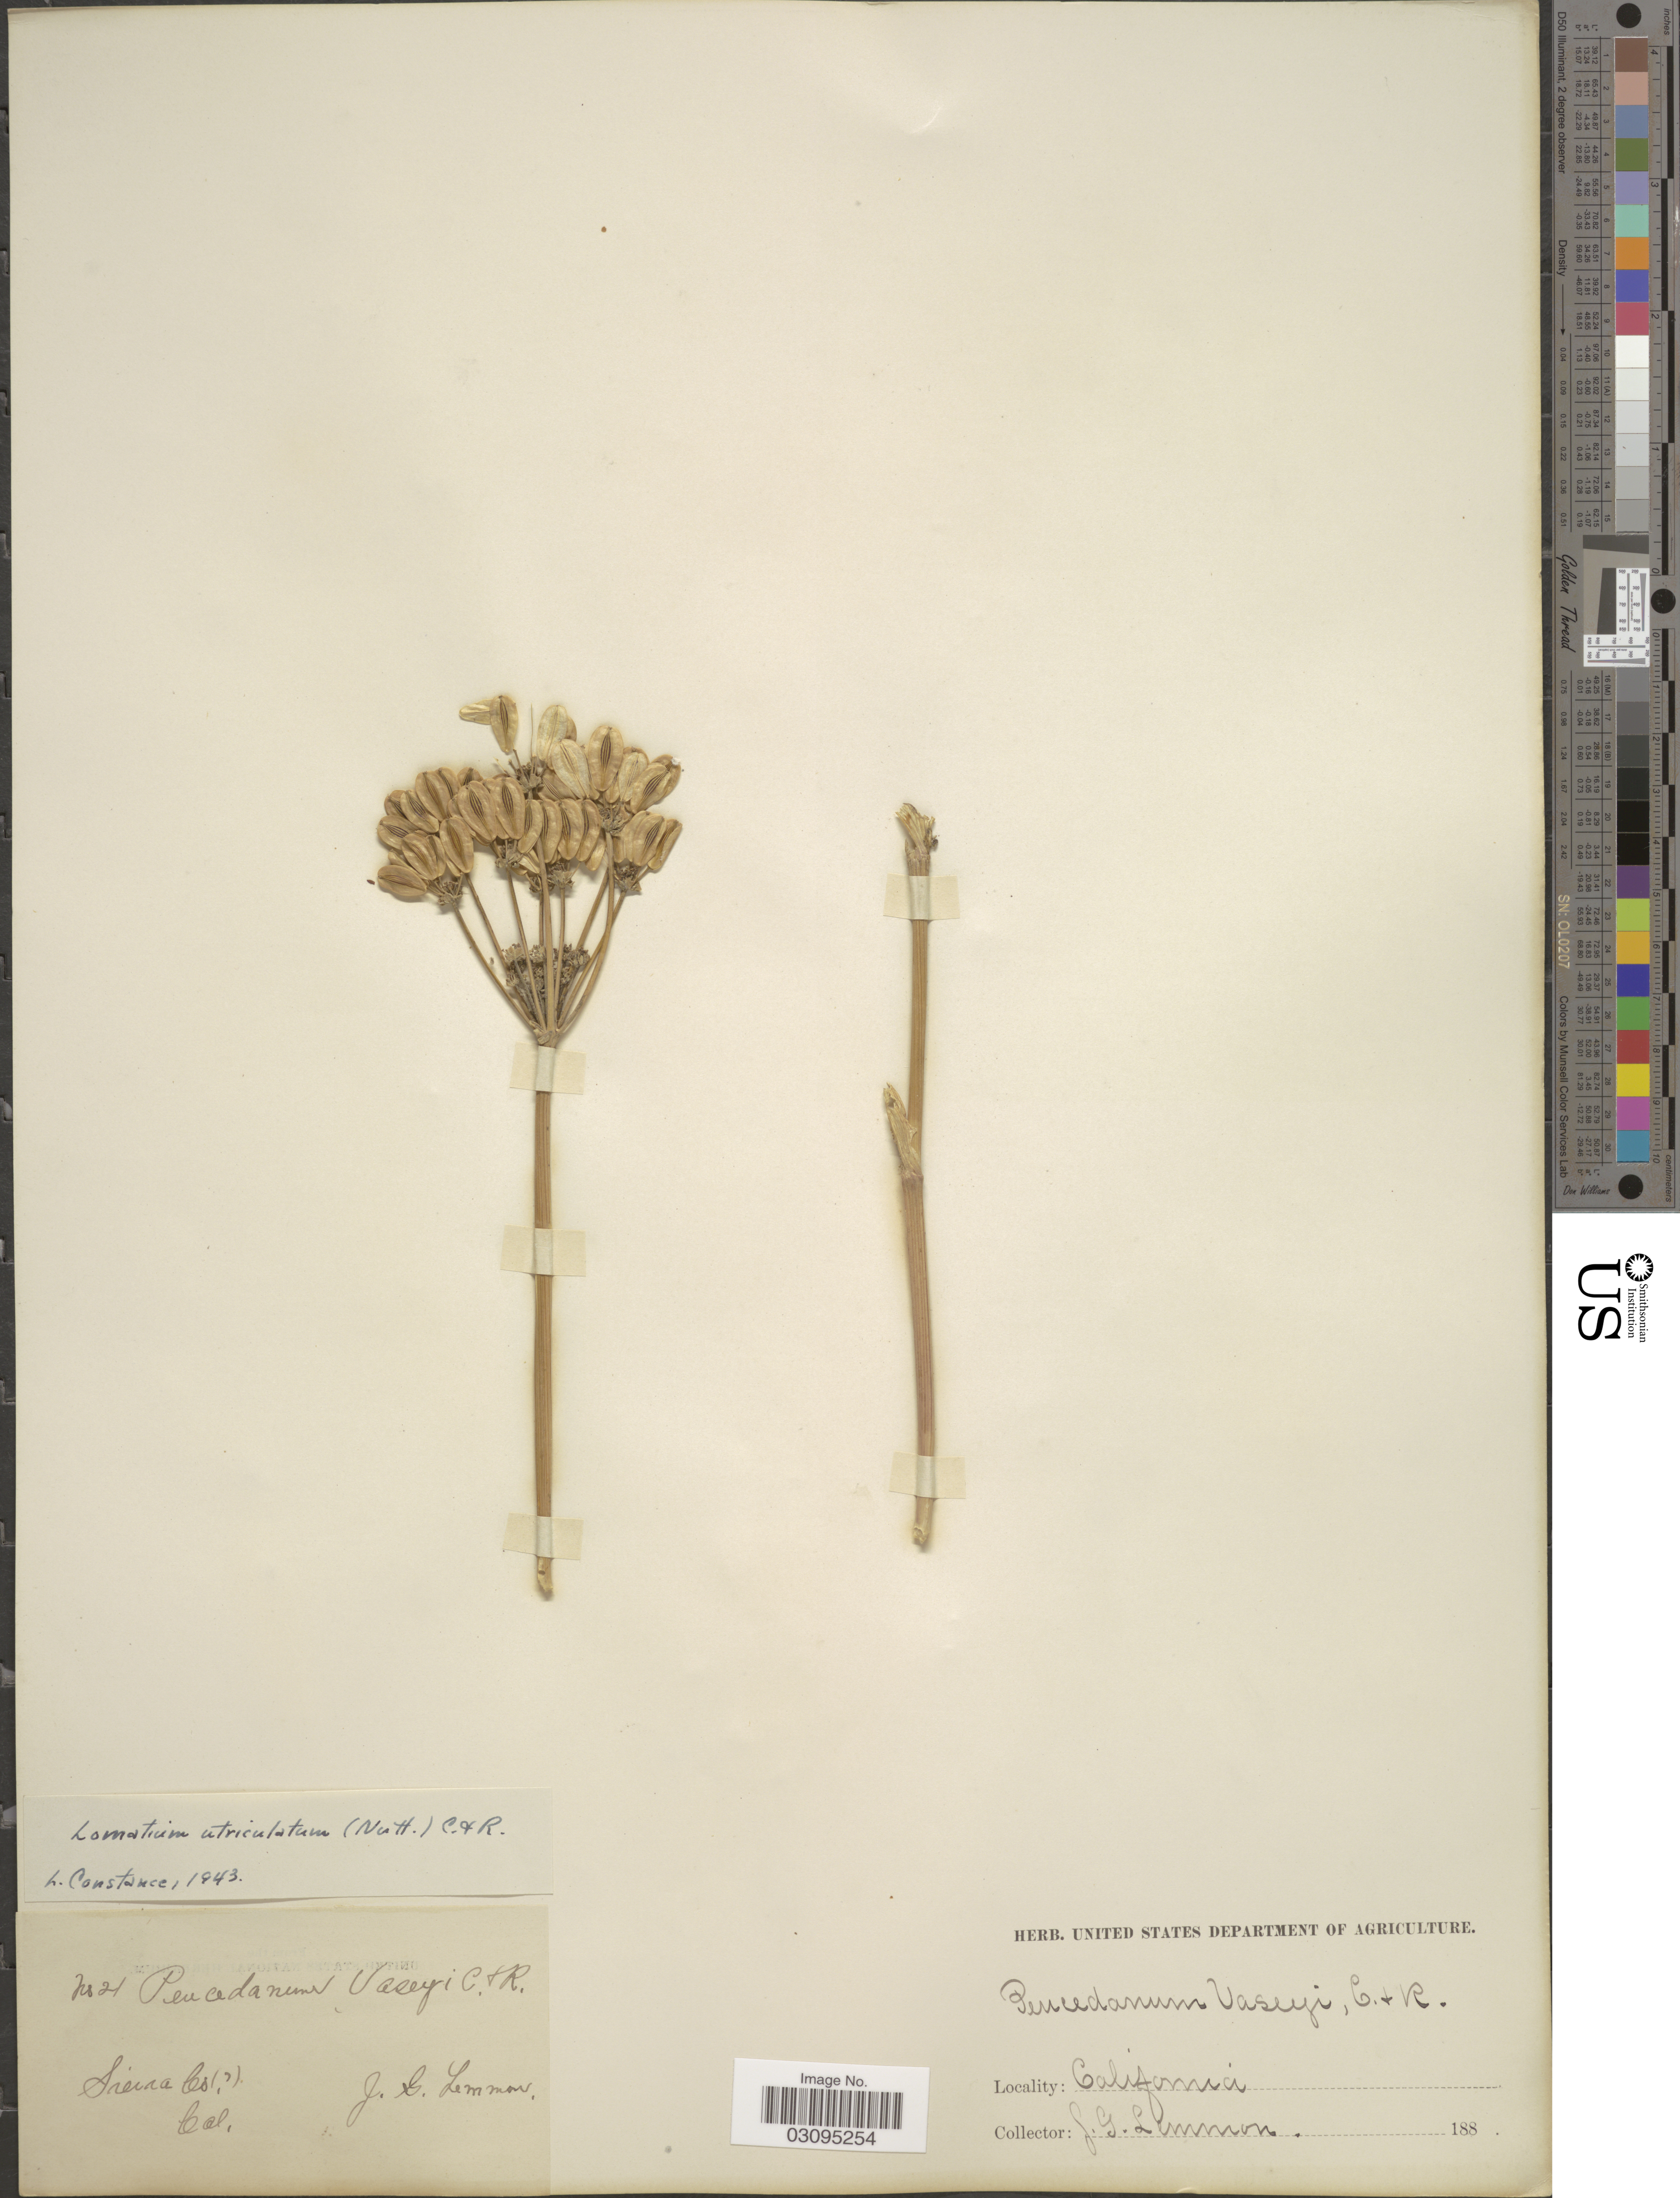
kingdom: Plantae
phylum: Tracheophyta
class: Magnoliopsida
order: Apiales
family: Apiaceae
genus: Lomatium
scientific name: Lomatium utriculatum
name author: (Nutt. ex Torr. & A. Gray) J.M. Coult. & Rose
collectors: J. Lemmon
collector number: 21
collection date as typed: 188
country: United States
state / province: California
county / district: Sierra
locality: Sierra Co.